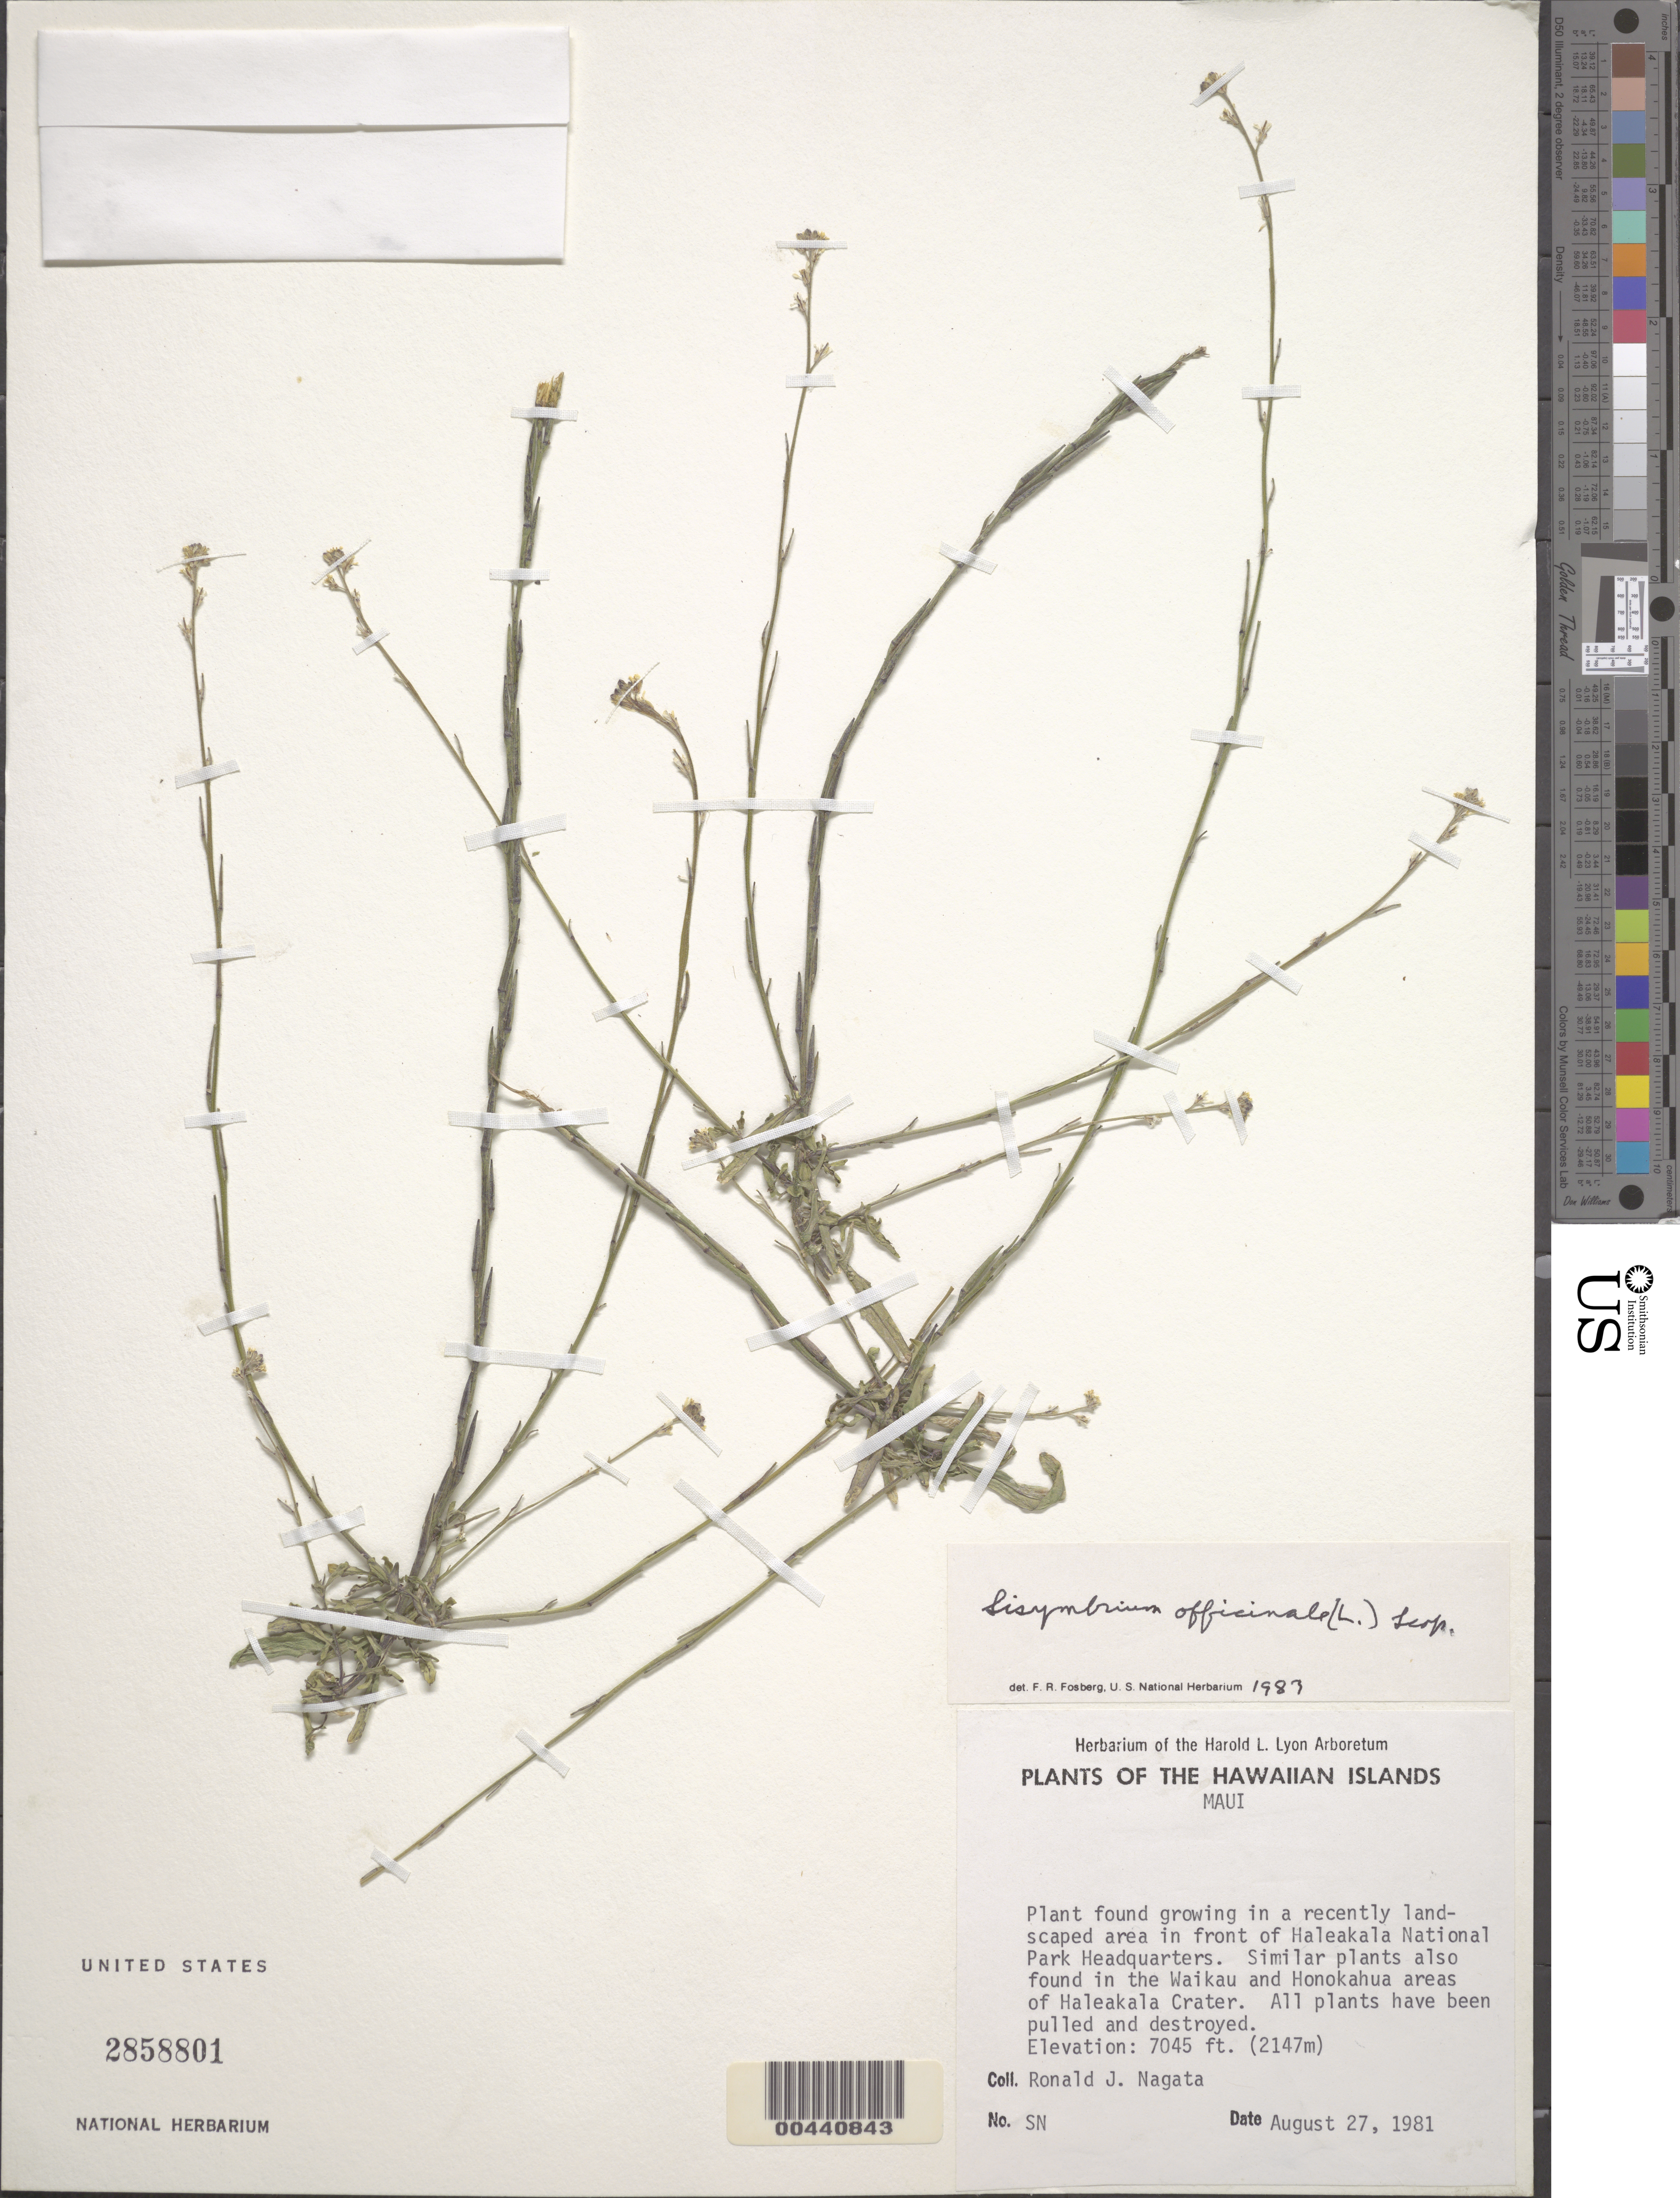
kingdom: Plantae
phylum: Tracheophyta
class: Magnoliopsida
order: Brassicales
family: Brassicaceae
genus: Sisymbrium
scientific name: Sisymbrium officinale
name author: (L.) Scop.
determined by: Fosberg, F. R.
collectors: R. Nagata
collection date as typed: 27 Aug 1981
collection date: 1981-08-27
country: United States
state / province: Hawaii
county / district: Maui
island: Maui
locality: Area in front of Haleakala National Park Headquarters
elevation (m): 2147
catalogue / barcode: US 2858801